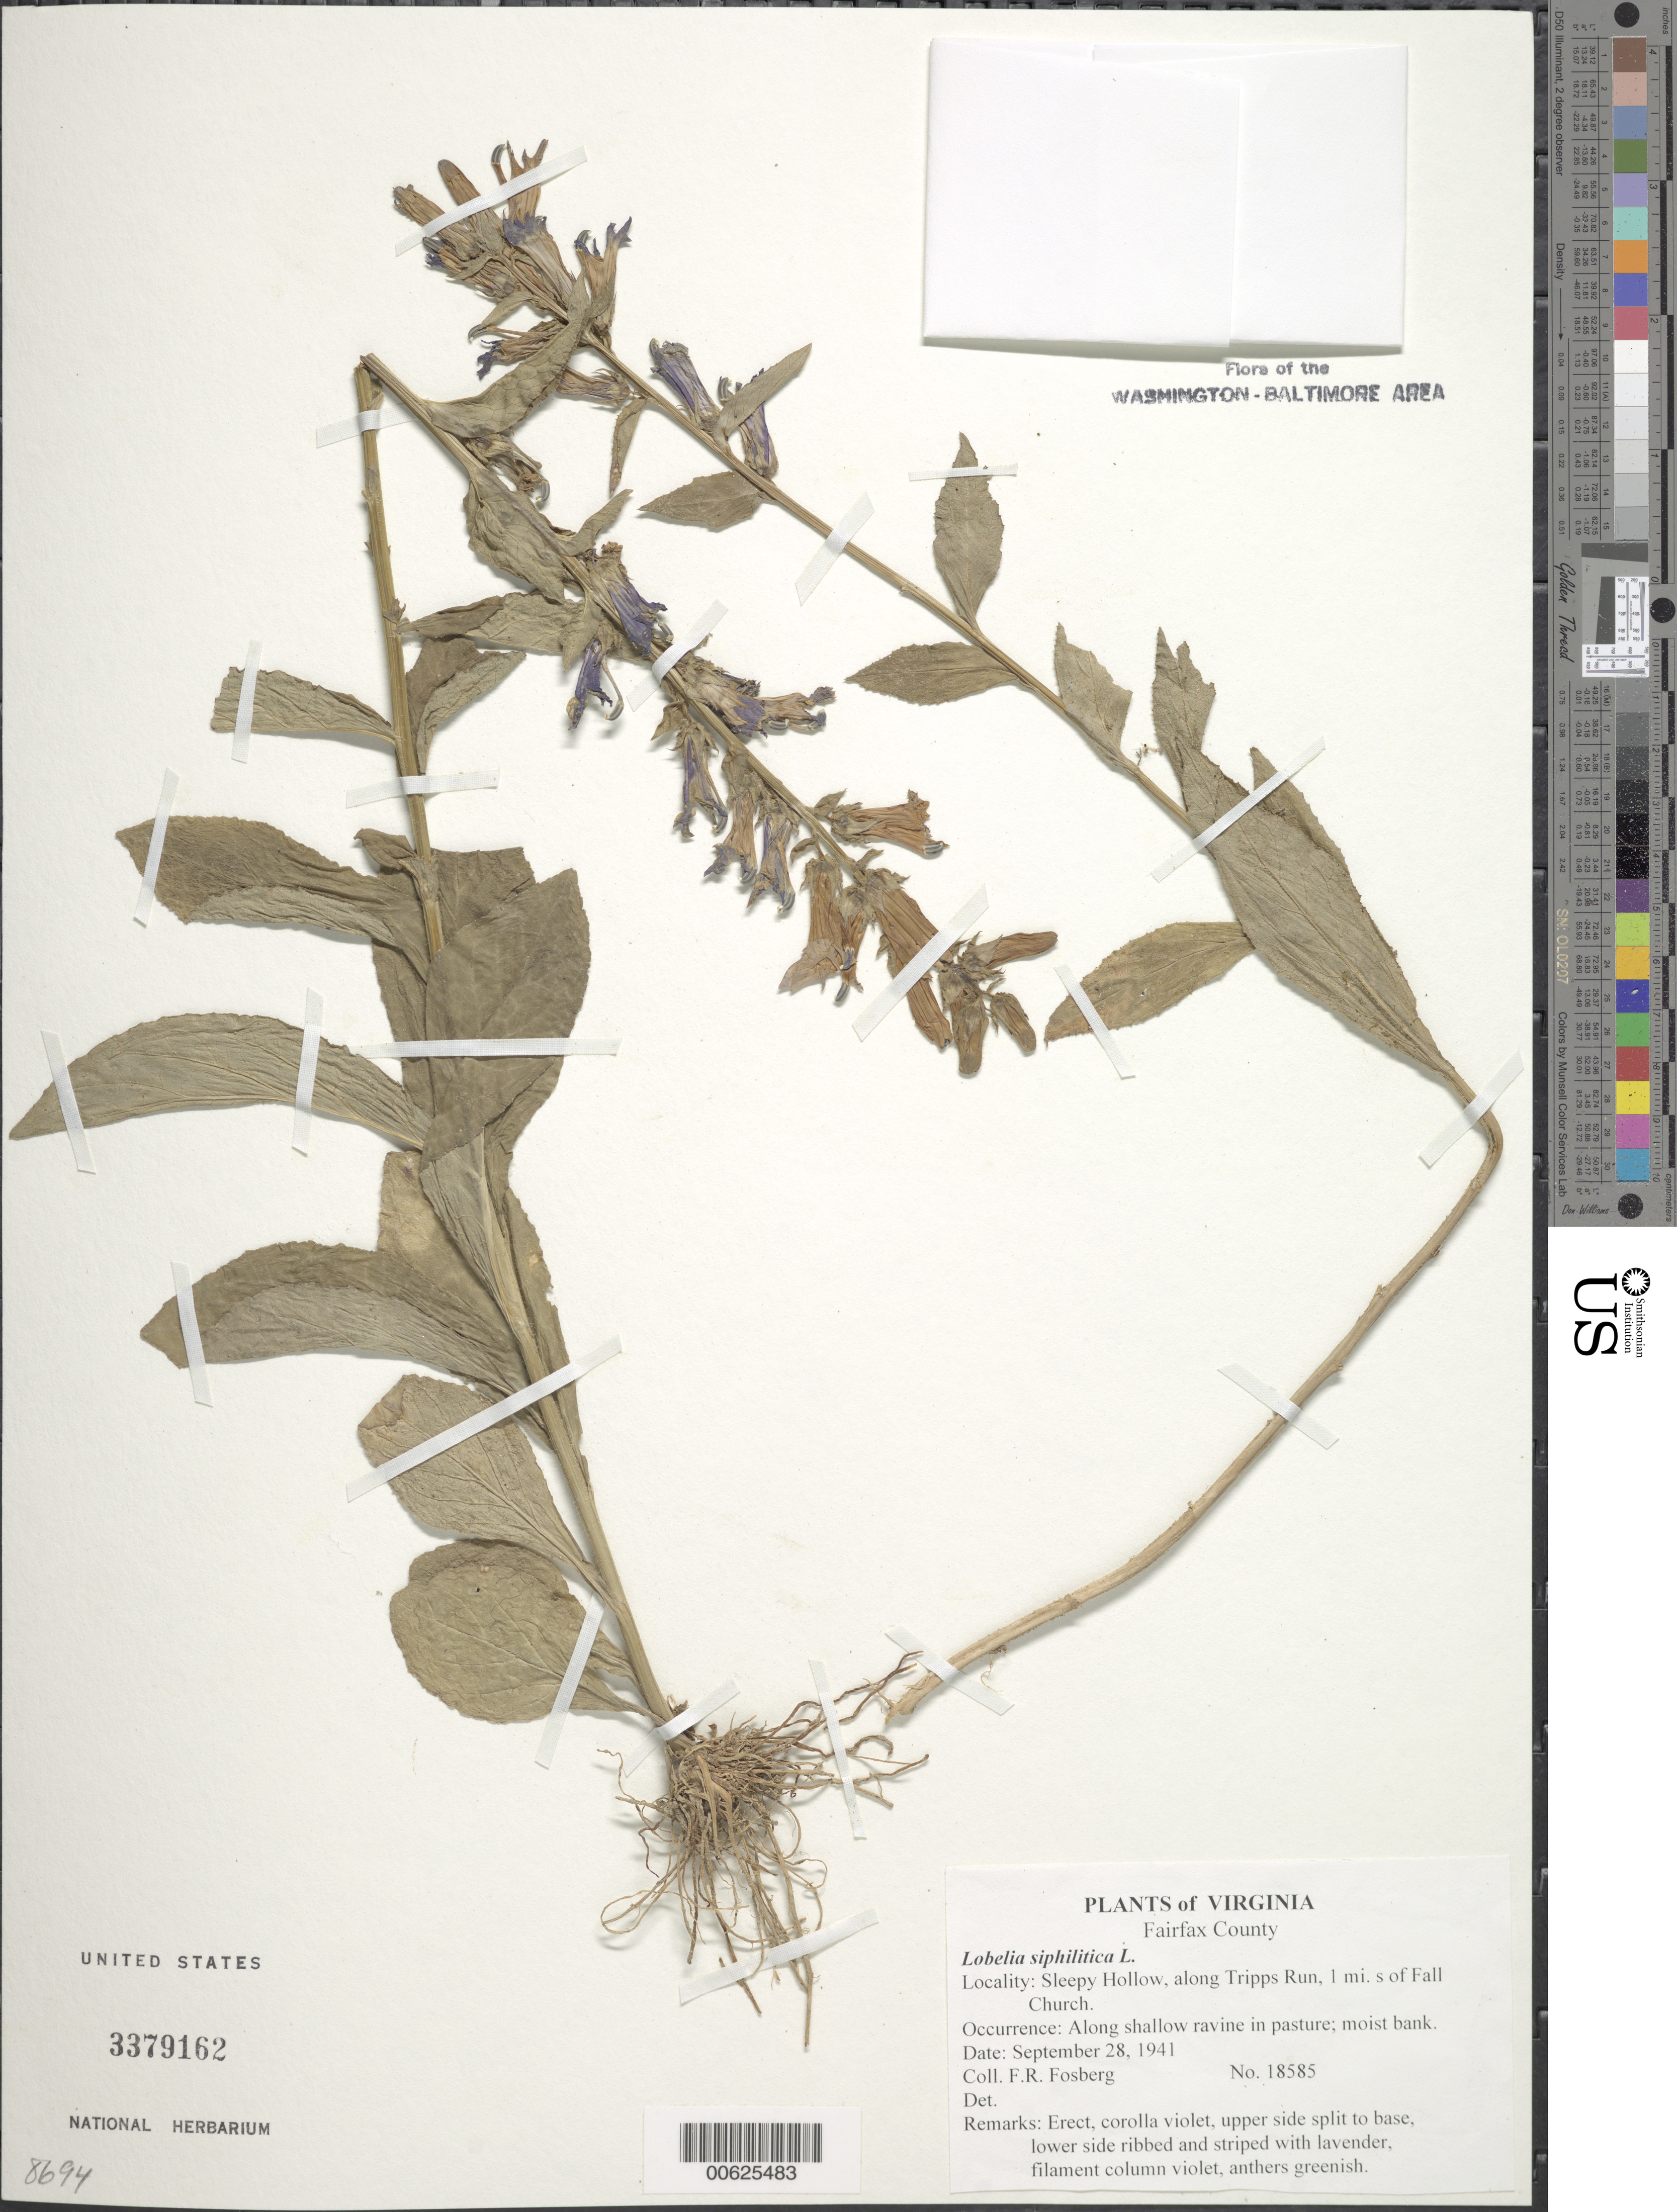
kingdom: Plantae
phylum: Tracheophyta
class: Magnoliopsida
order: Asterales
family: Campanulaceae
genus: Lobelia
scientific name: Lobelia siphilitica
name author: L.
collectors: F. R. Fosberg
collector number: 18585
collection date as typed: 28 Sep 1941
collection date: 1941-09-28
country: United States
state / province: Virginia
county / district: Fairfax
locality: Sleepy Hollow, along Tripps Run, 1 mi. S of Falls Church.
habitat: Along shallow ravine in pasture; moist bank.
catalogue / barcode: US 3379162